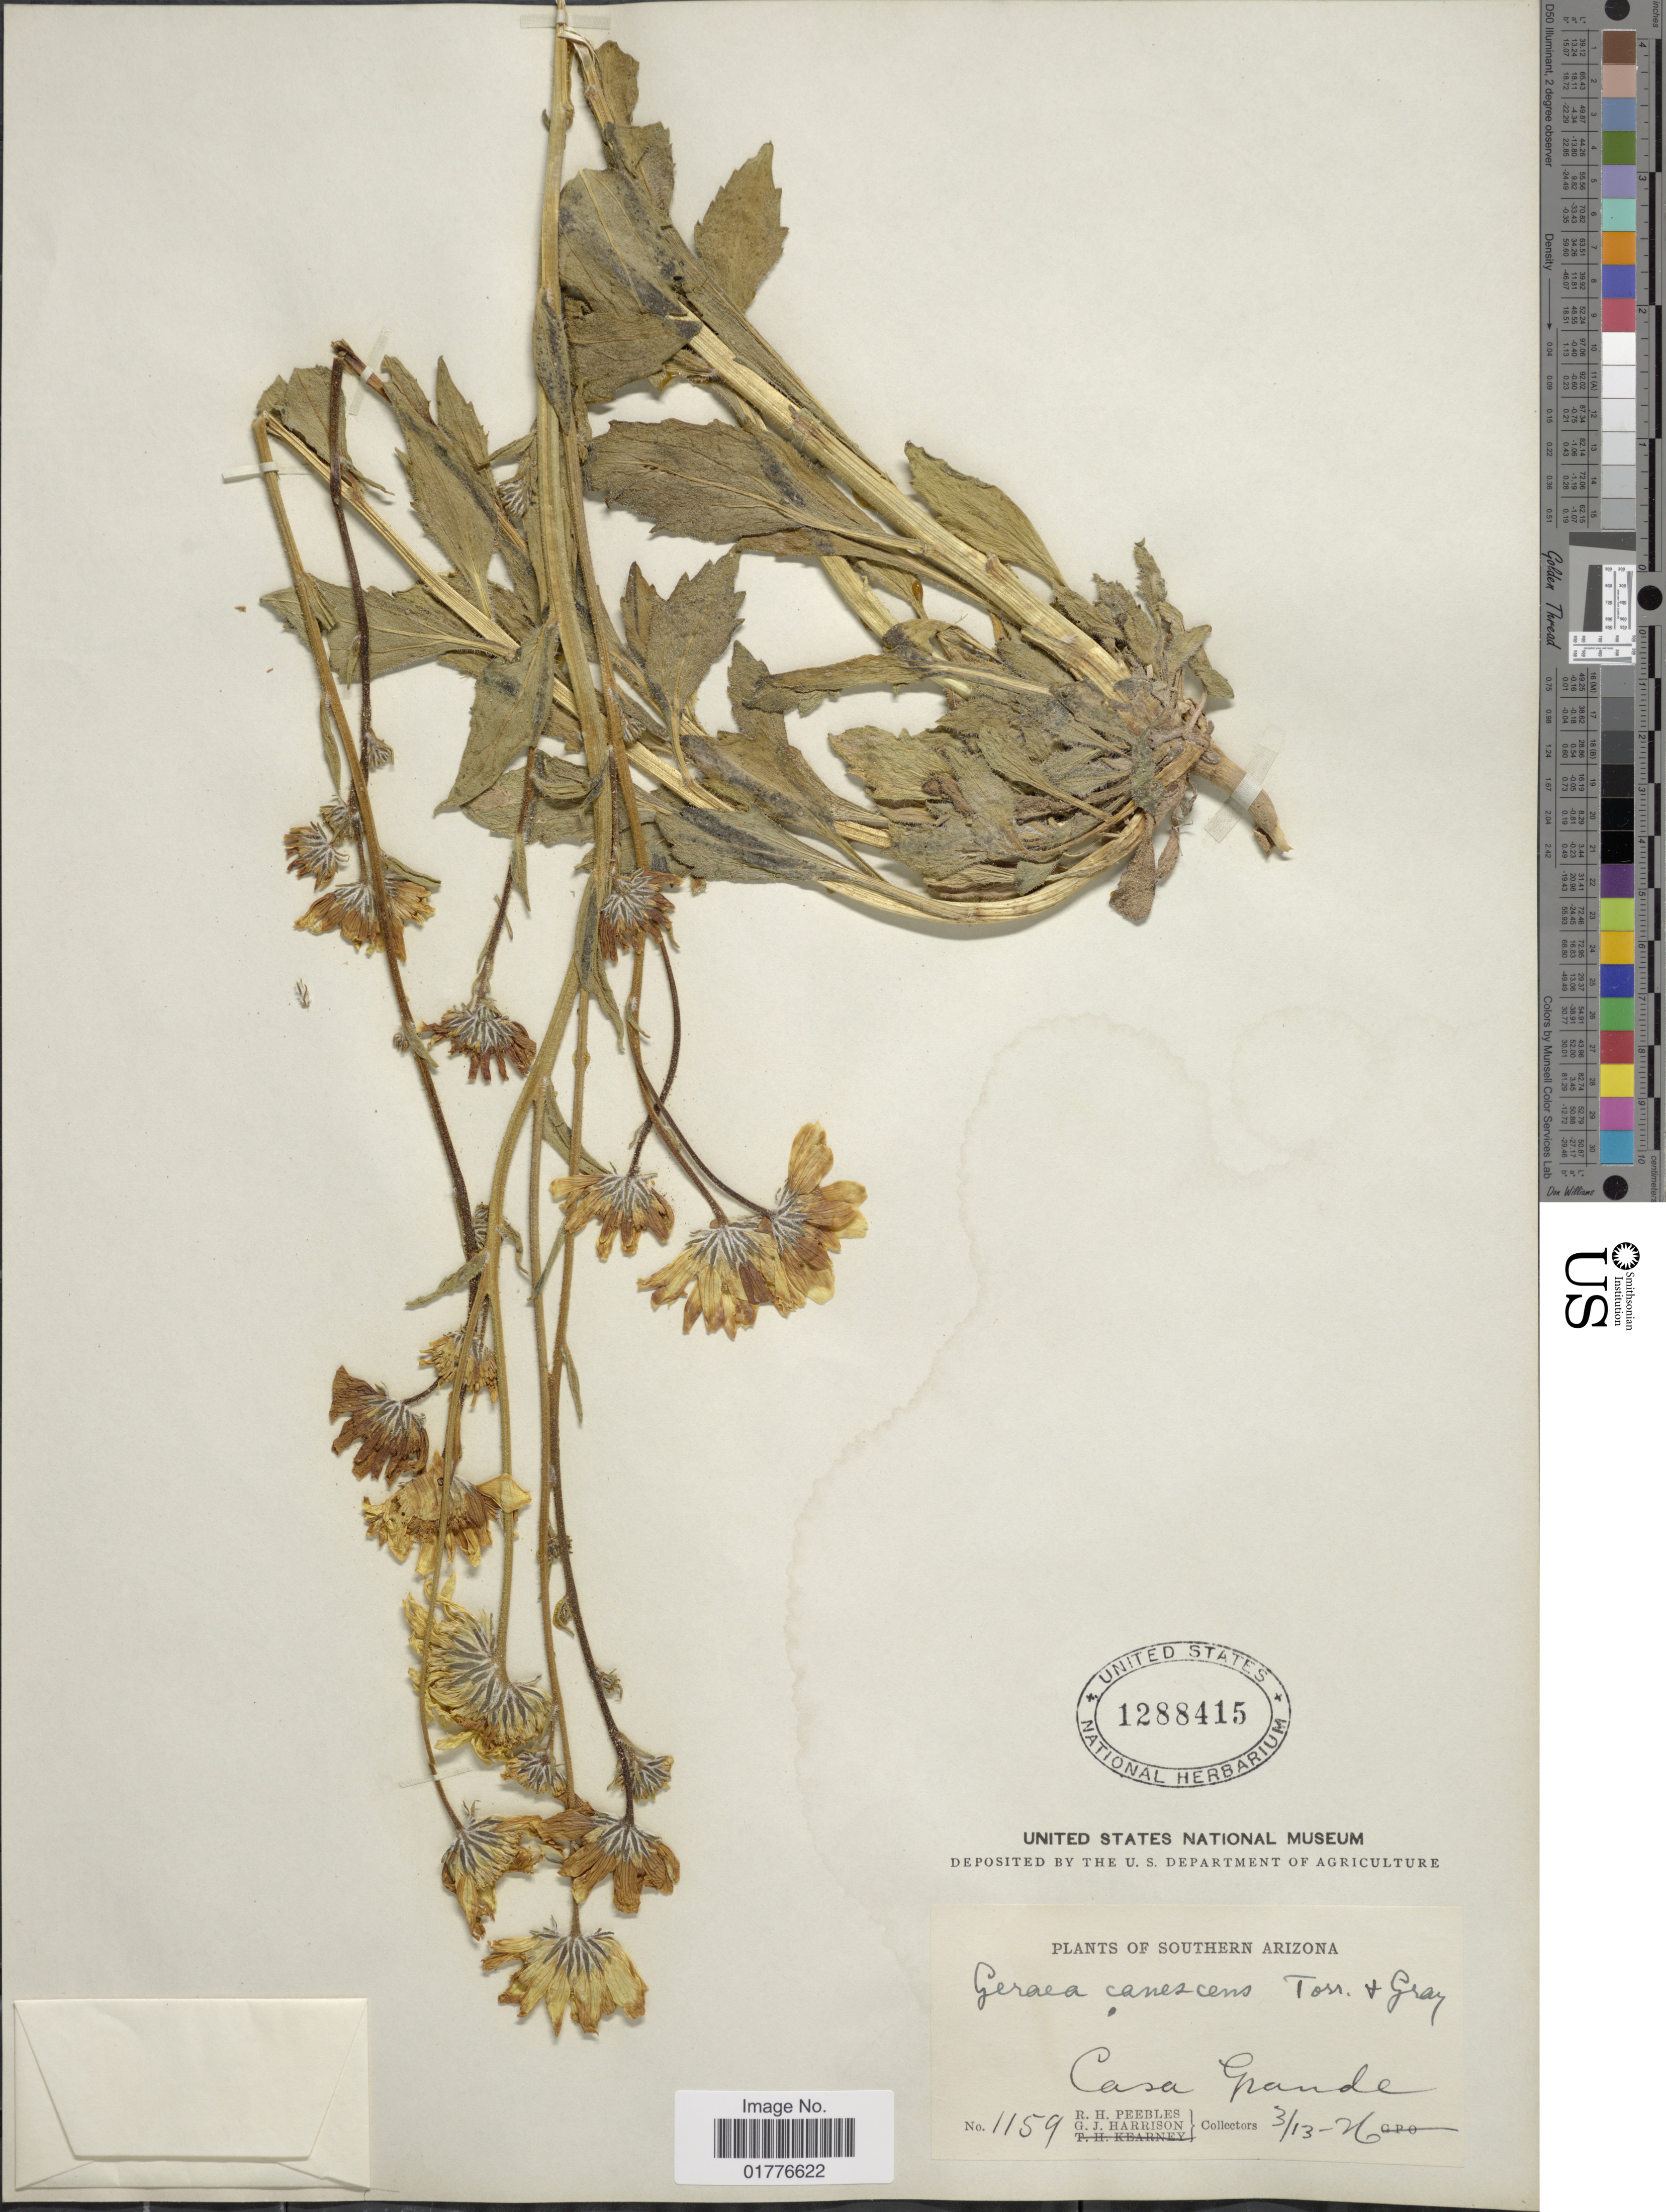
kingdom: Plantae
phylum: Tracheophyta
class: Magnoliopsida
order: Asterales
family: Asteraceae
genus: Geraea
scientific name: Geraea canescens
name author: Torr. & A. Gray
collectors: R. H. Peebles & G. J. Harrison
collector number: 1159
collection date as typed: Transcribed d/m/y: 13/3/26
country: United States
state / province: Arizona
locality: Southern Arizona. Casa Grande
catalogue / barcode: US 1288415